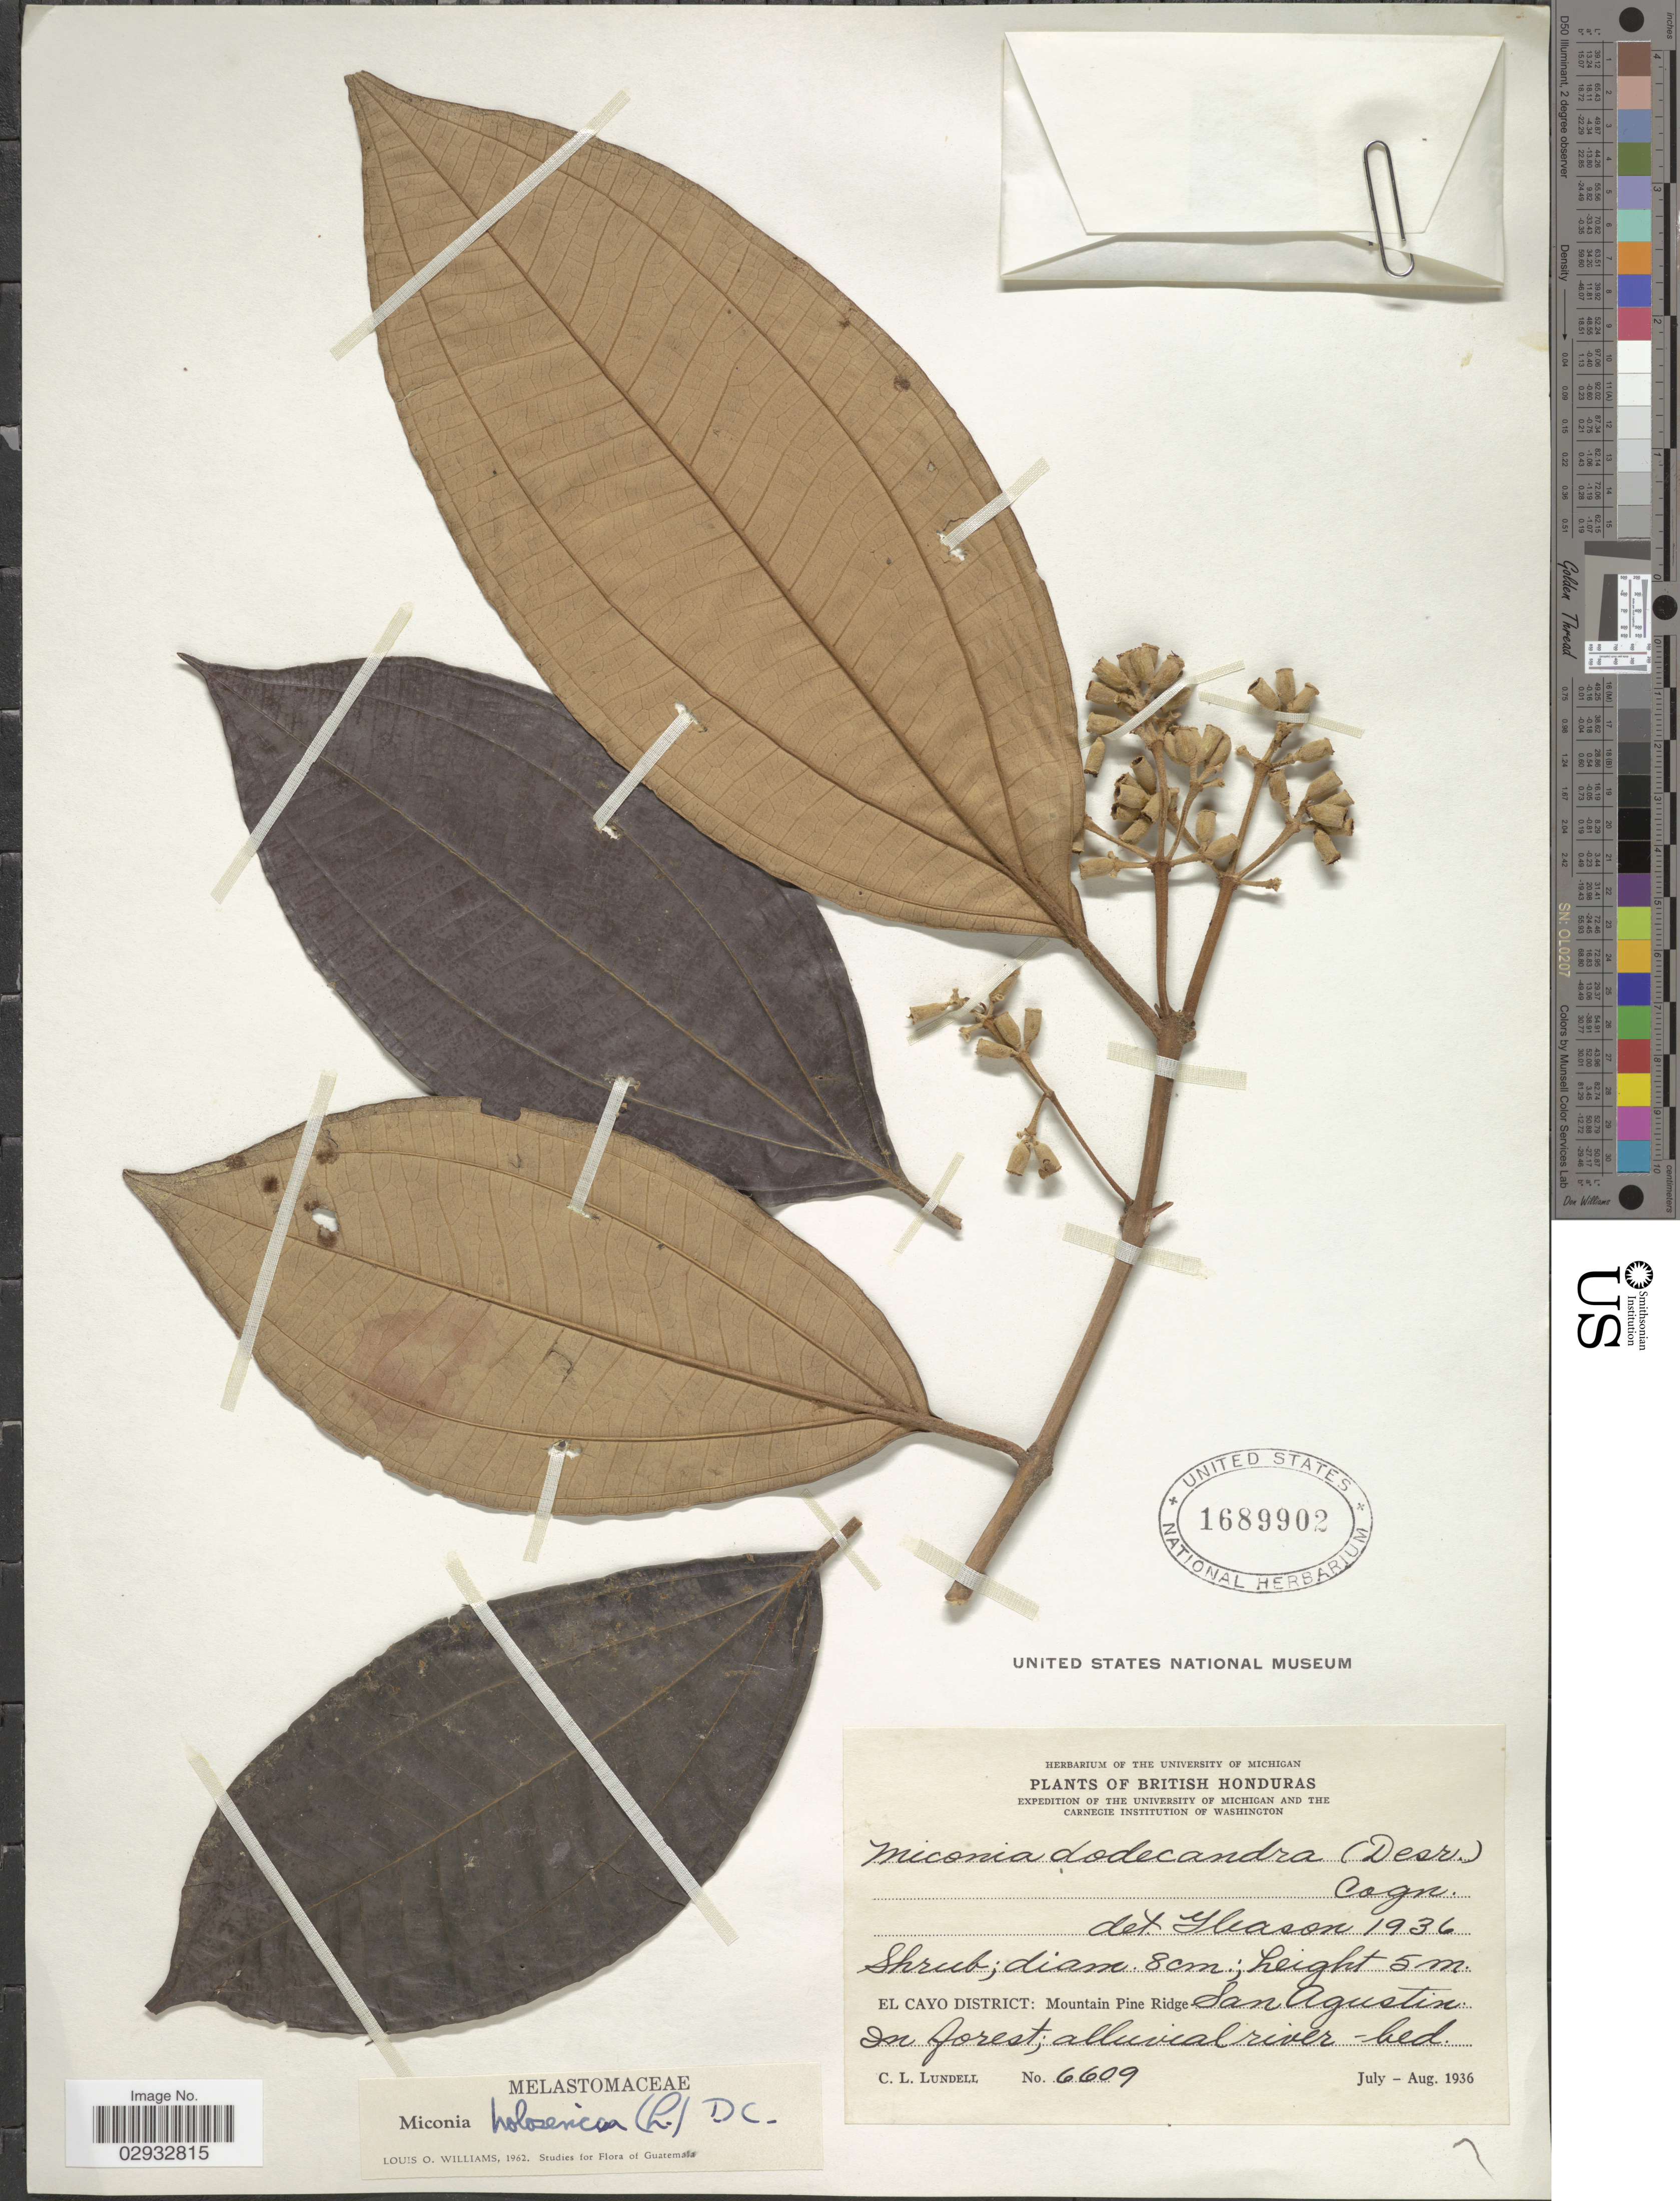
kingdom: Plantae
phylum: Tracheophyta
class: Magnoliopsida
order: Myrtales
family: Melastomataceae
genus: Miconia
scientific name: Miconia holosericea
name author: (L.) DC.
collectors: C. L. Lundell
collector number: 6609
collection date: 1936-07/1936-08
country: Belize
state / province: Cayo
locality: British Honduras. El Cayo District: Mountain Pine Ridge, San Agustin.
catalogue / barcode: US 1689902